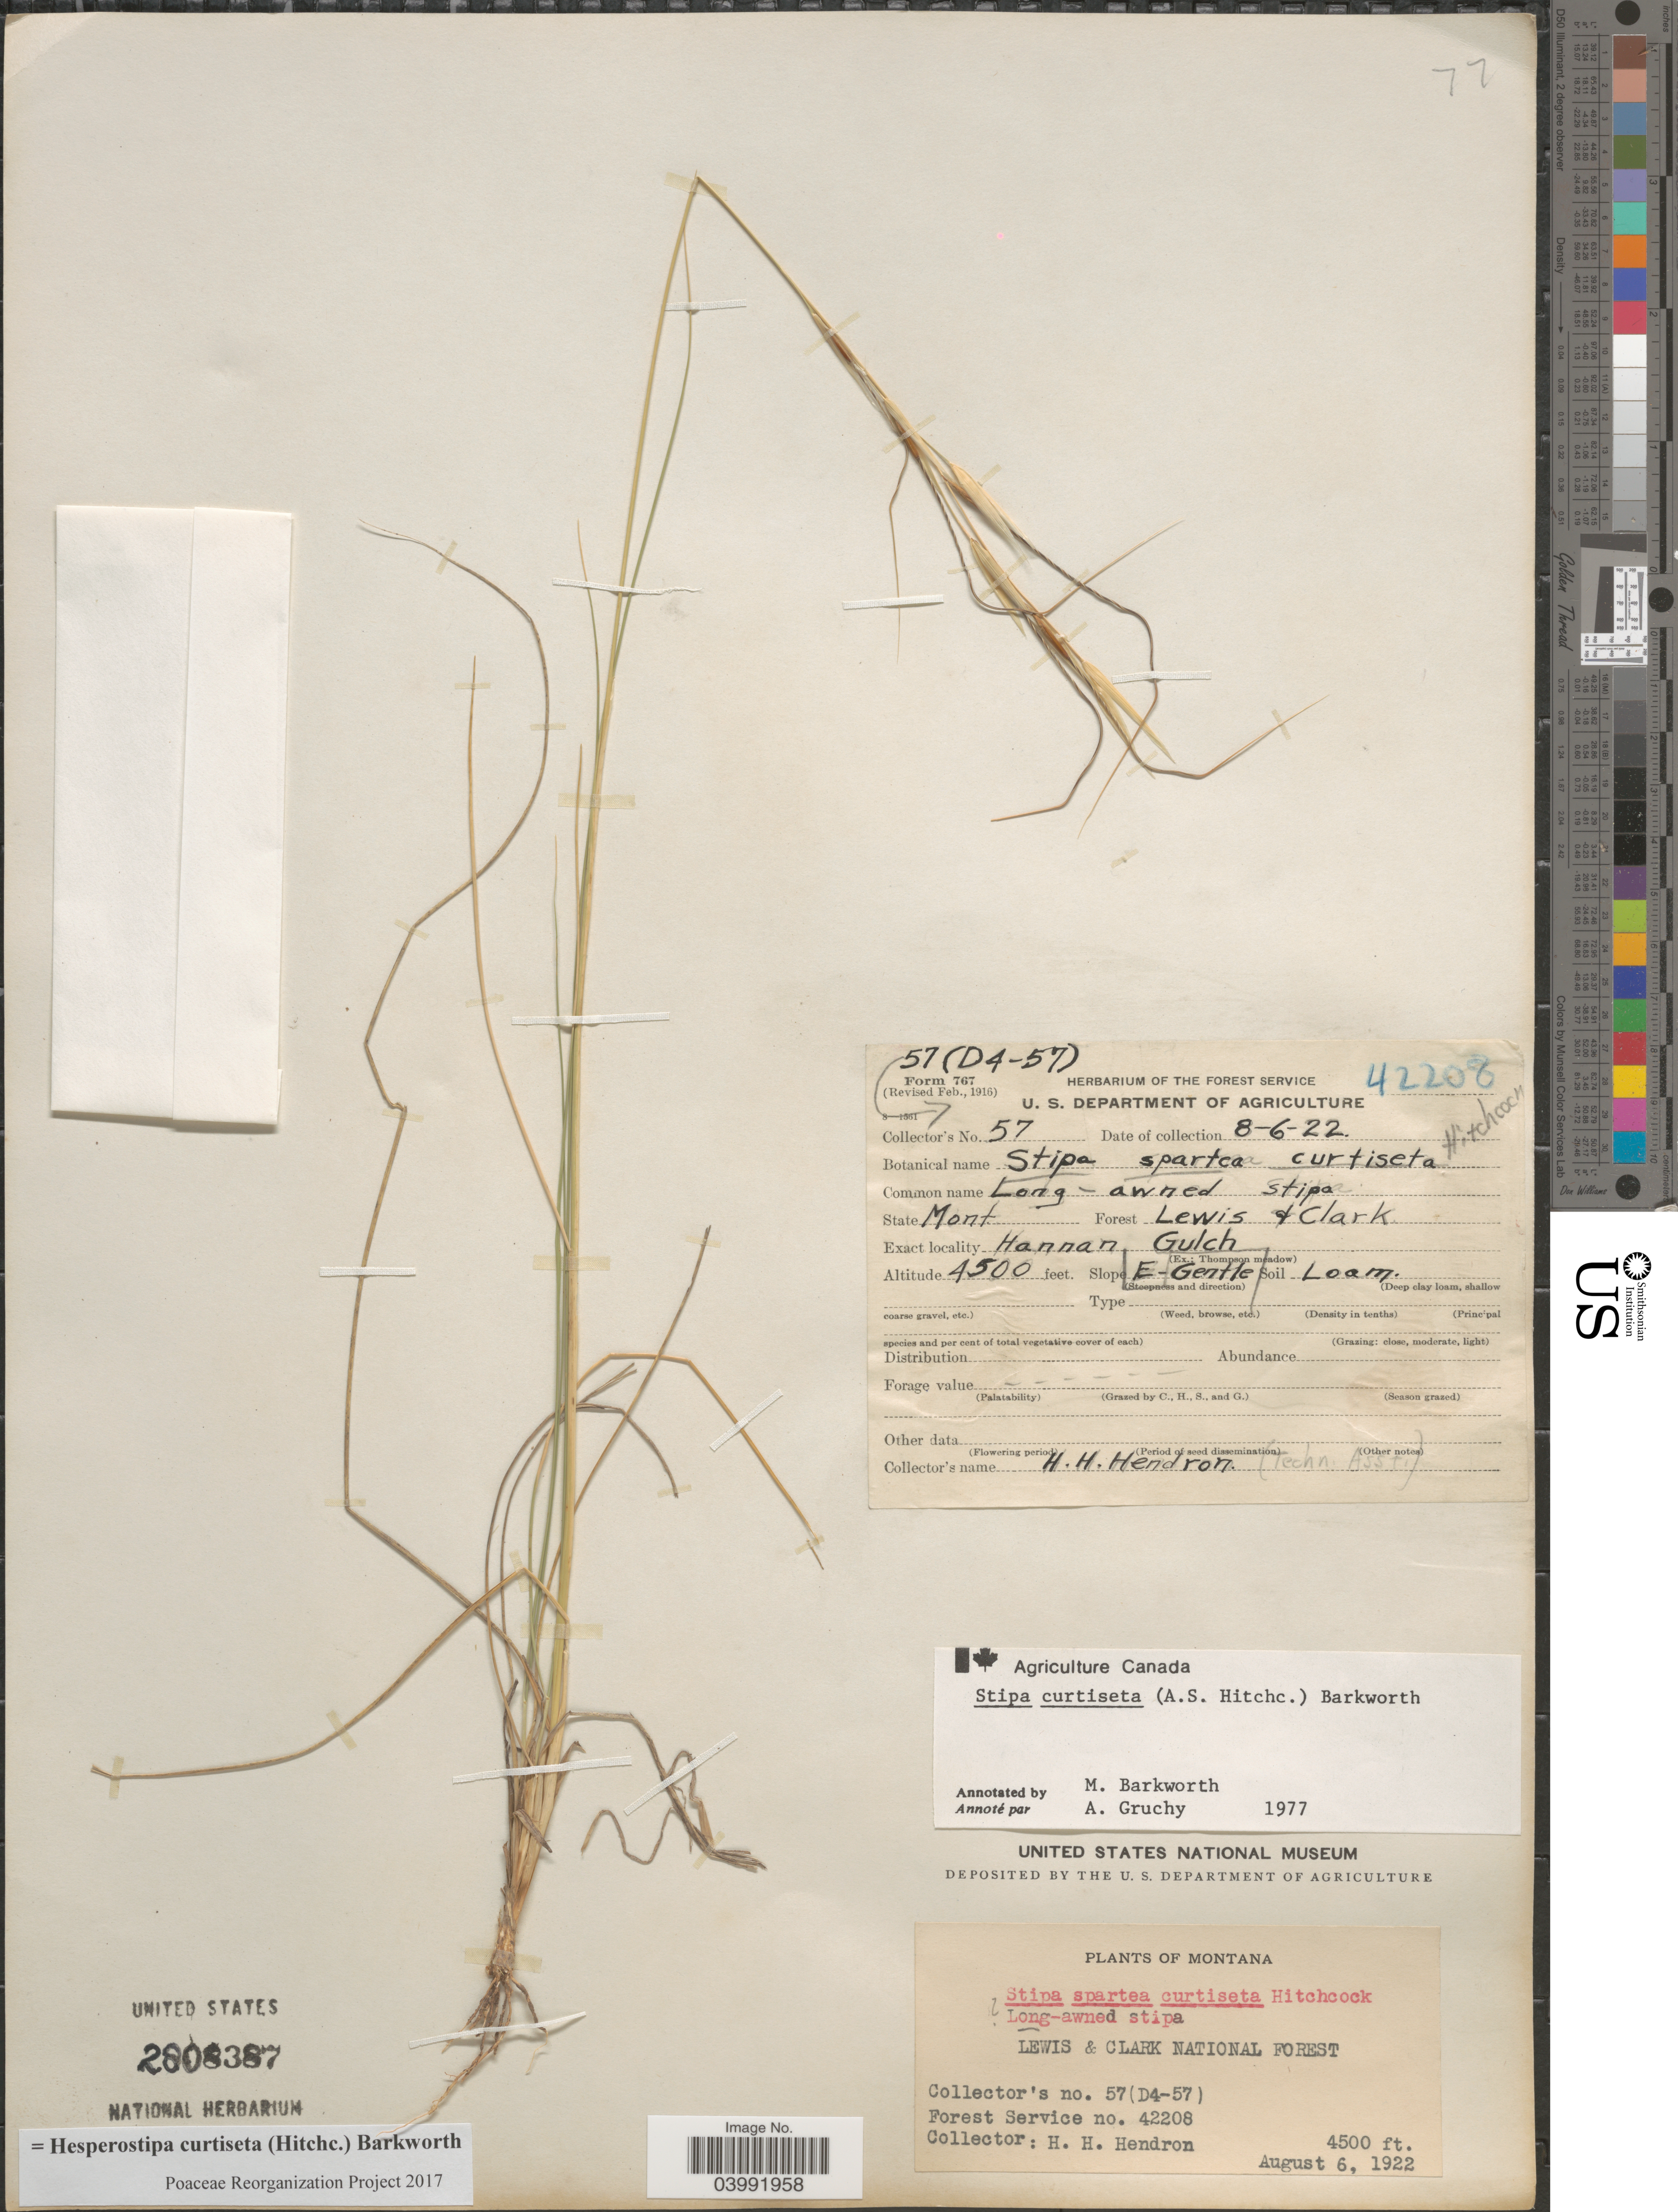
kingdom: Plantae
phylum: Tracheophyta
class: Liliopsida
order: Poales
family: Poaceae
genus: Hesperostipa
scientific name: Hesperostipa curtiseta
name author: (Hitchc.) Barkworth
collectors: H. Hendron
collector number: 57 (D4-57)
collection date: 1922-08-06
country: United States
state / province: Montana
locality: Lewis & Clark National Forest. Hannan Gulch.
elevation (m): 1372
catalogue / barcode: US 2808387